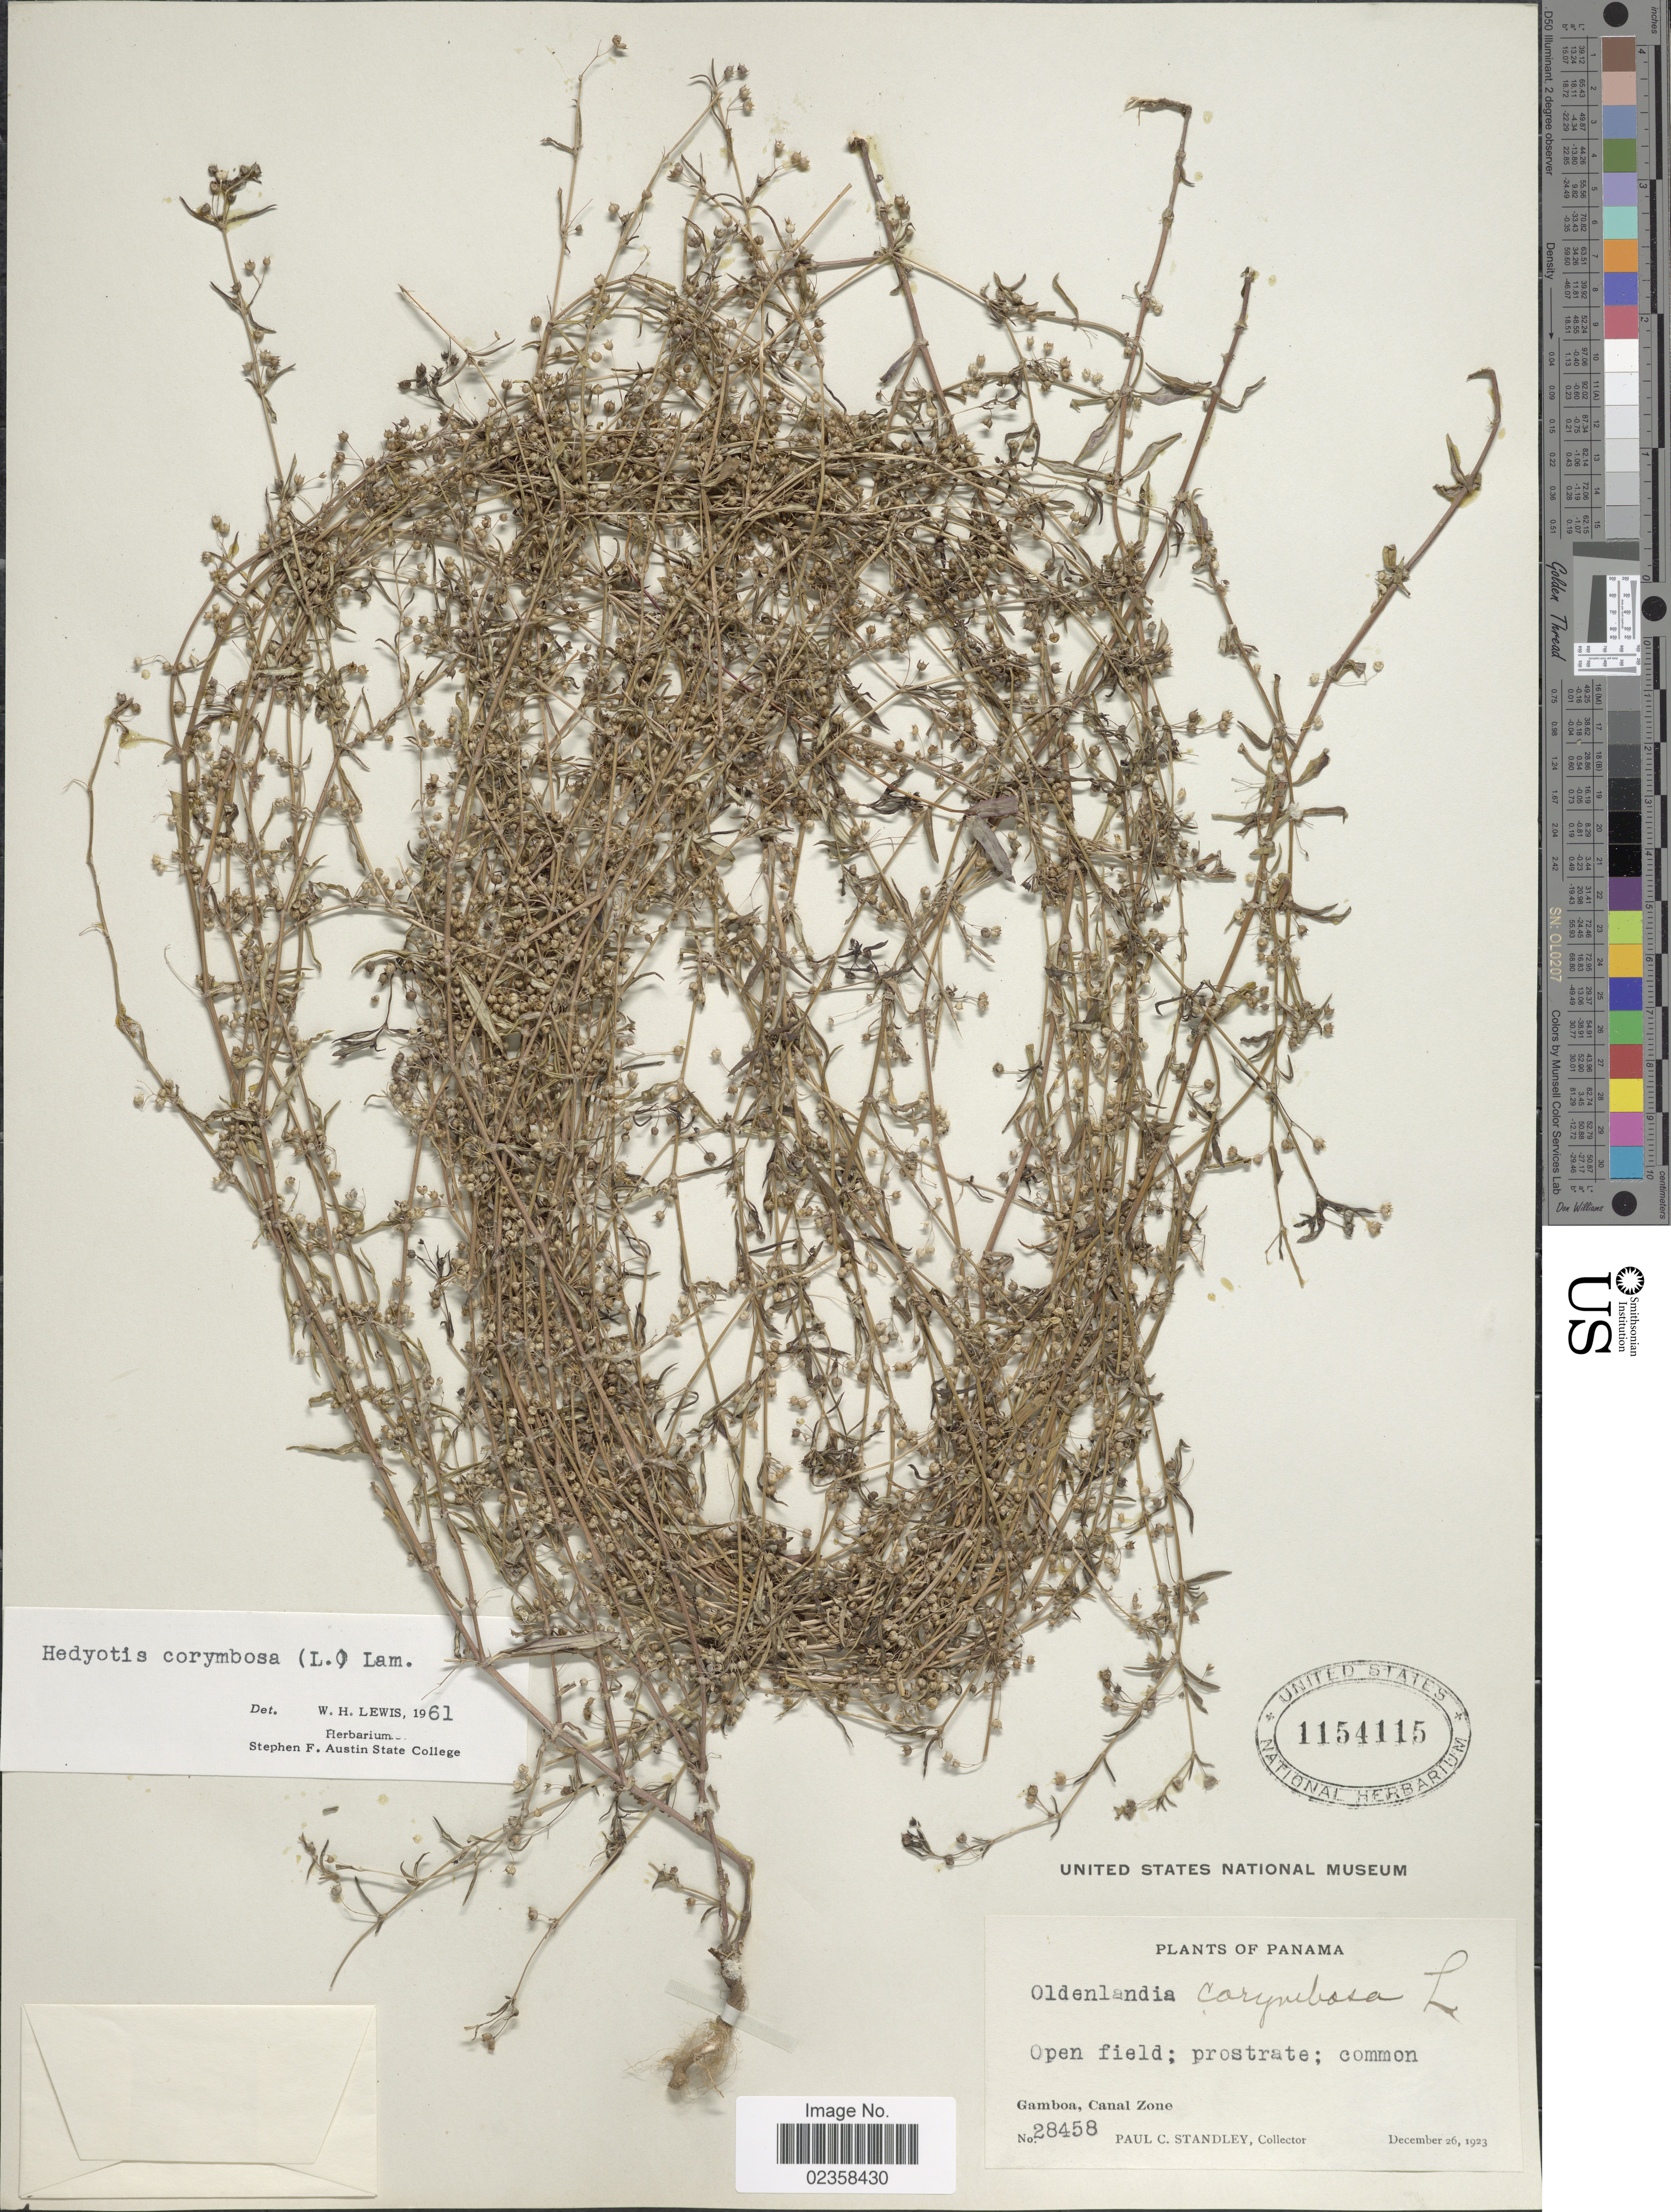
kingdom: Plantae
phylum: Tracheophyta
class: Magnoliopsida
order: Gentianales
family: Rubiaceae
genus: Oldenlandia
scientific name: Oldenlandia corymbosa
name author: L.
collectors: P. C. Standley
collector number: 28458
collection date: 1923-12-26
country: Panama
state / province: Colón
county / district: Canal Zone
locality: Gamboa, Canal Zone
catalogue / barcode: US 1154115